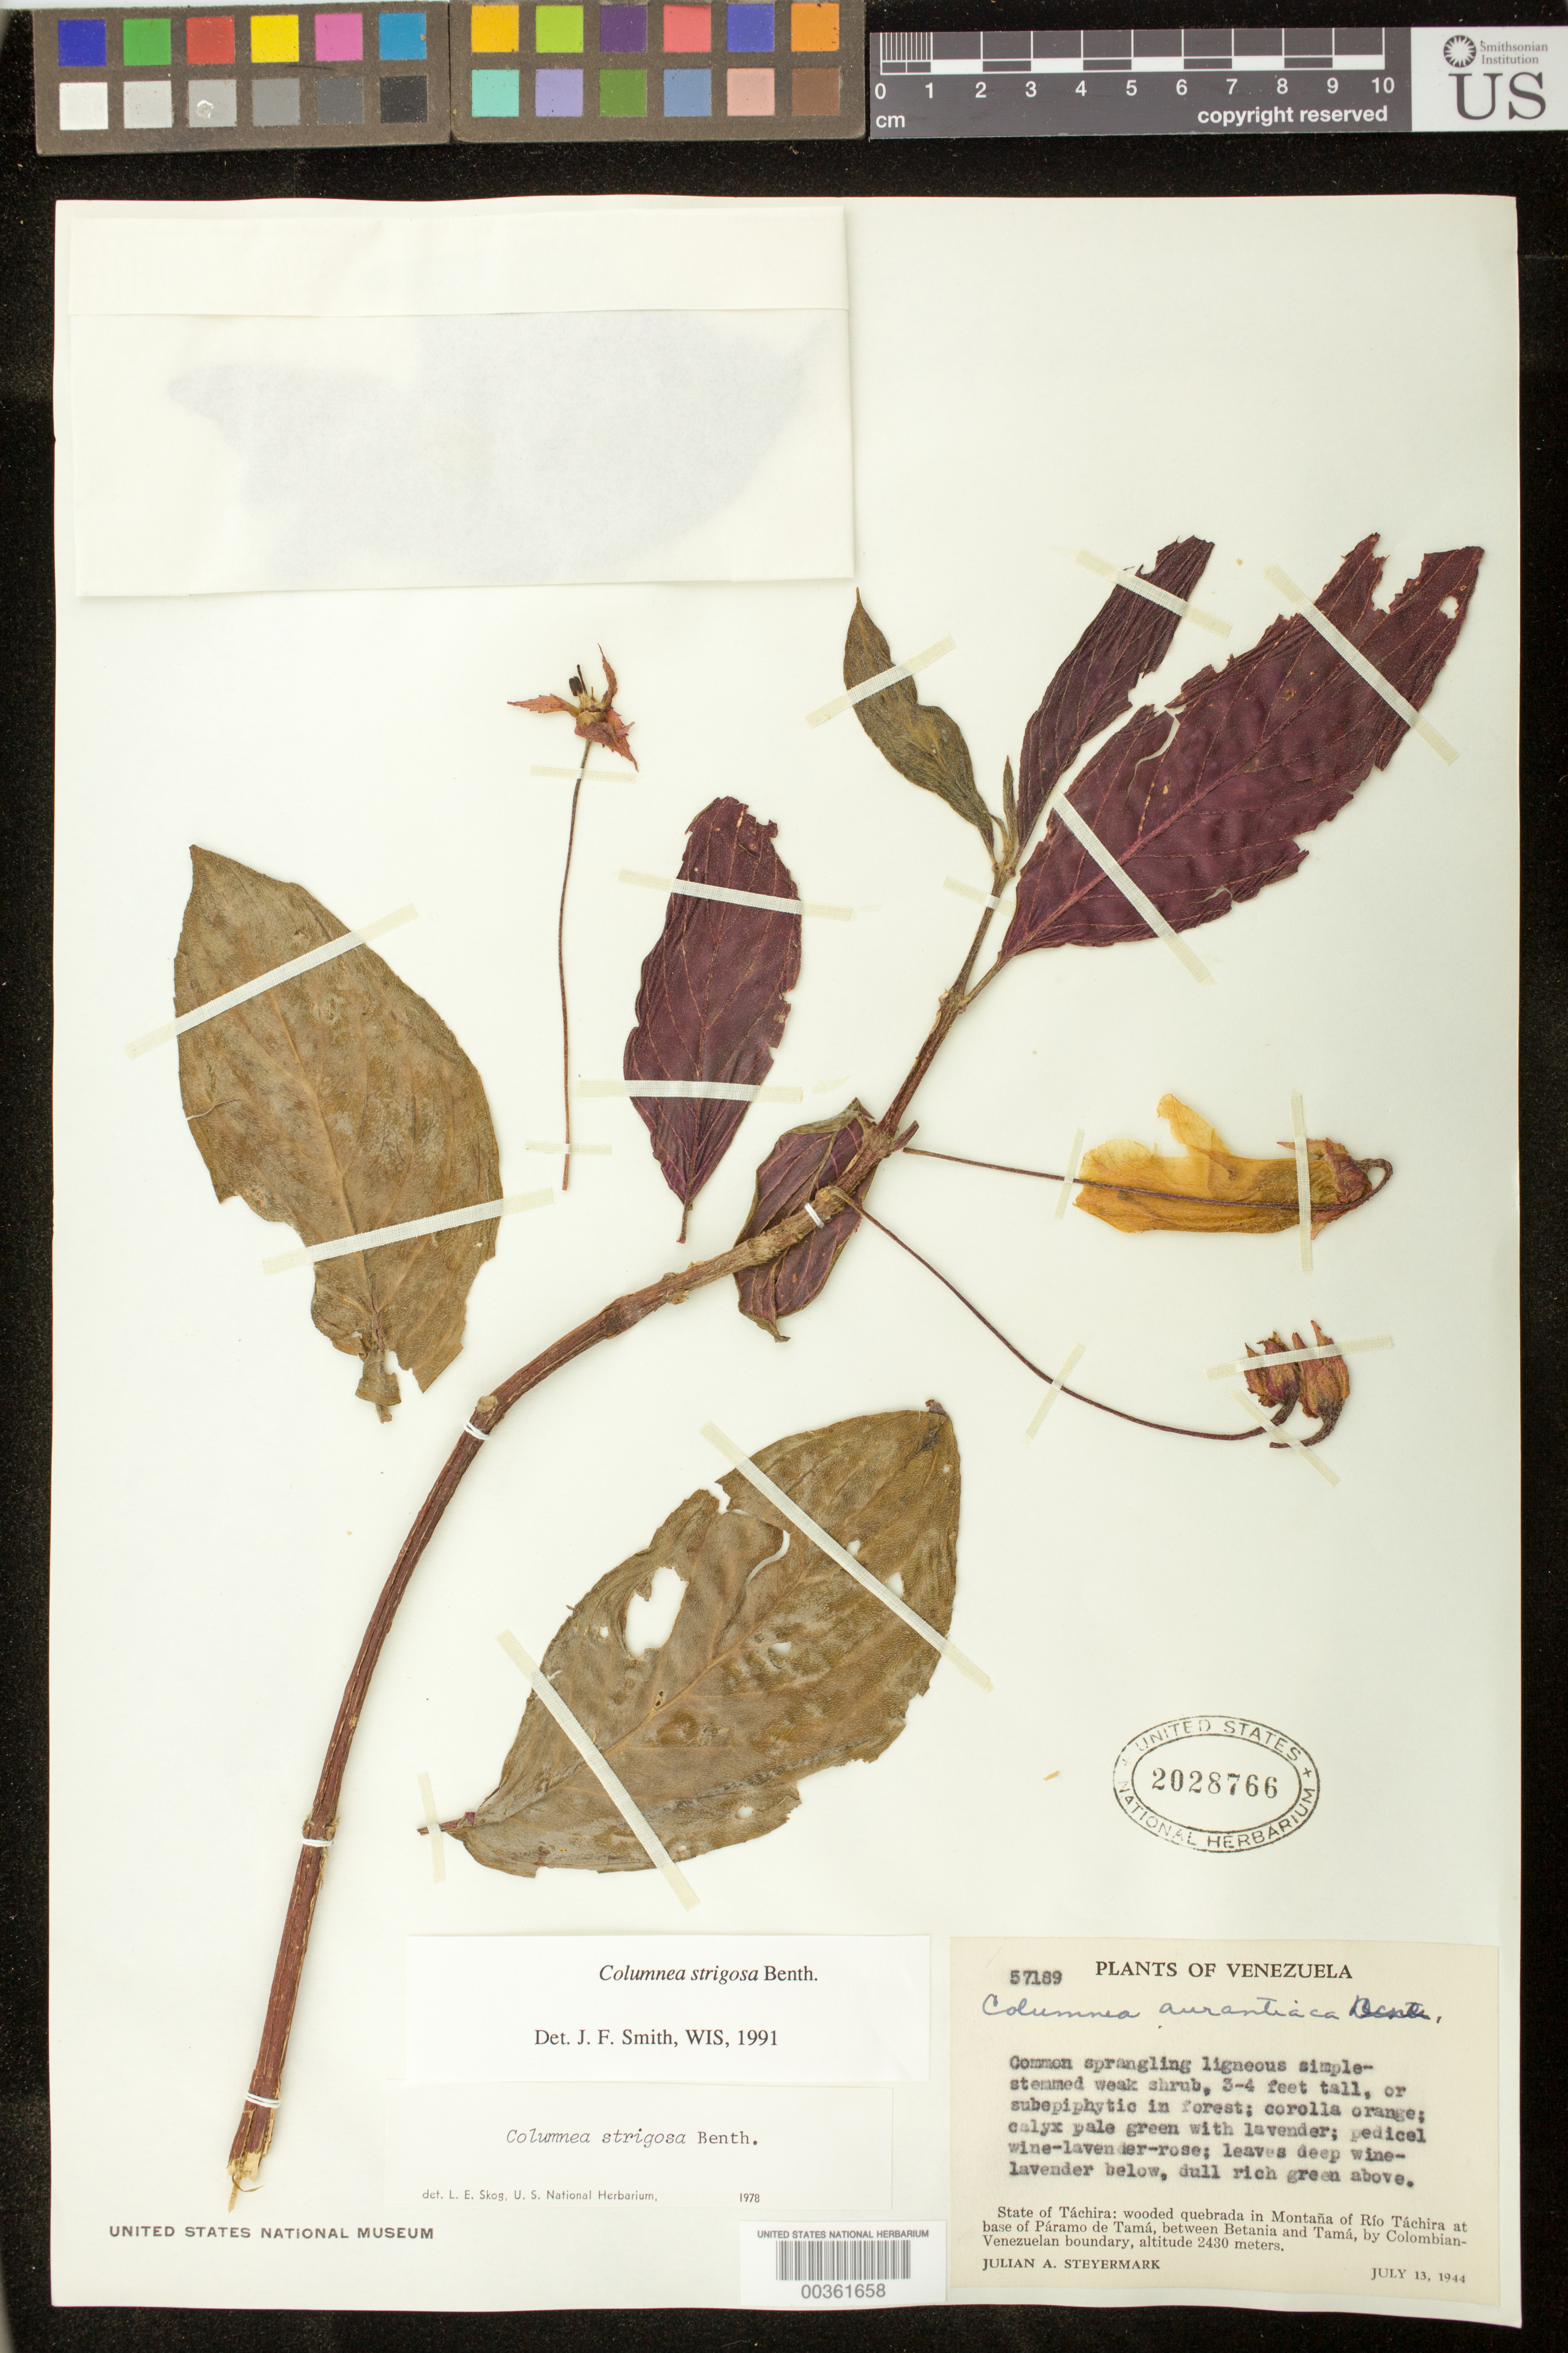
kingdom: Plantae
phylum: Tracheophyta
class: Magnoliopsida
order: Lamiales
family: Gesneriaceae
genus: Columnea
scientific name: Columnea strigosa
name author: Benth.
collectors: J. Steyermark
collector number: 57189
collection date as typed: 13 Jul 1944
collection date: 1944-07-13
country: Venezuela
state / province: Táchira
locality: Montana of Rio Tachira at base of Paramo de Tama, between Betania and Tama, by Colombian-Venezuelan boundary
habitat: Wooded quebrada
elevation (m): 2430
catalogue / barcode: US 2028766